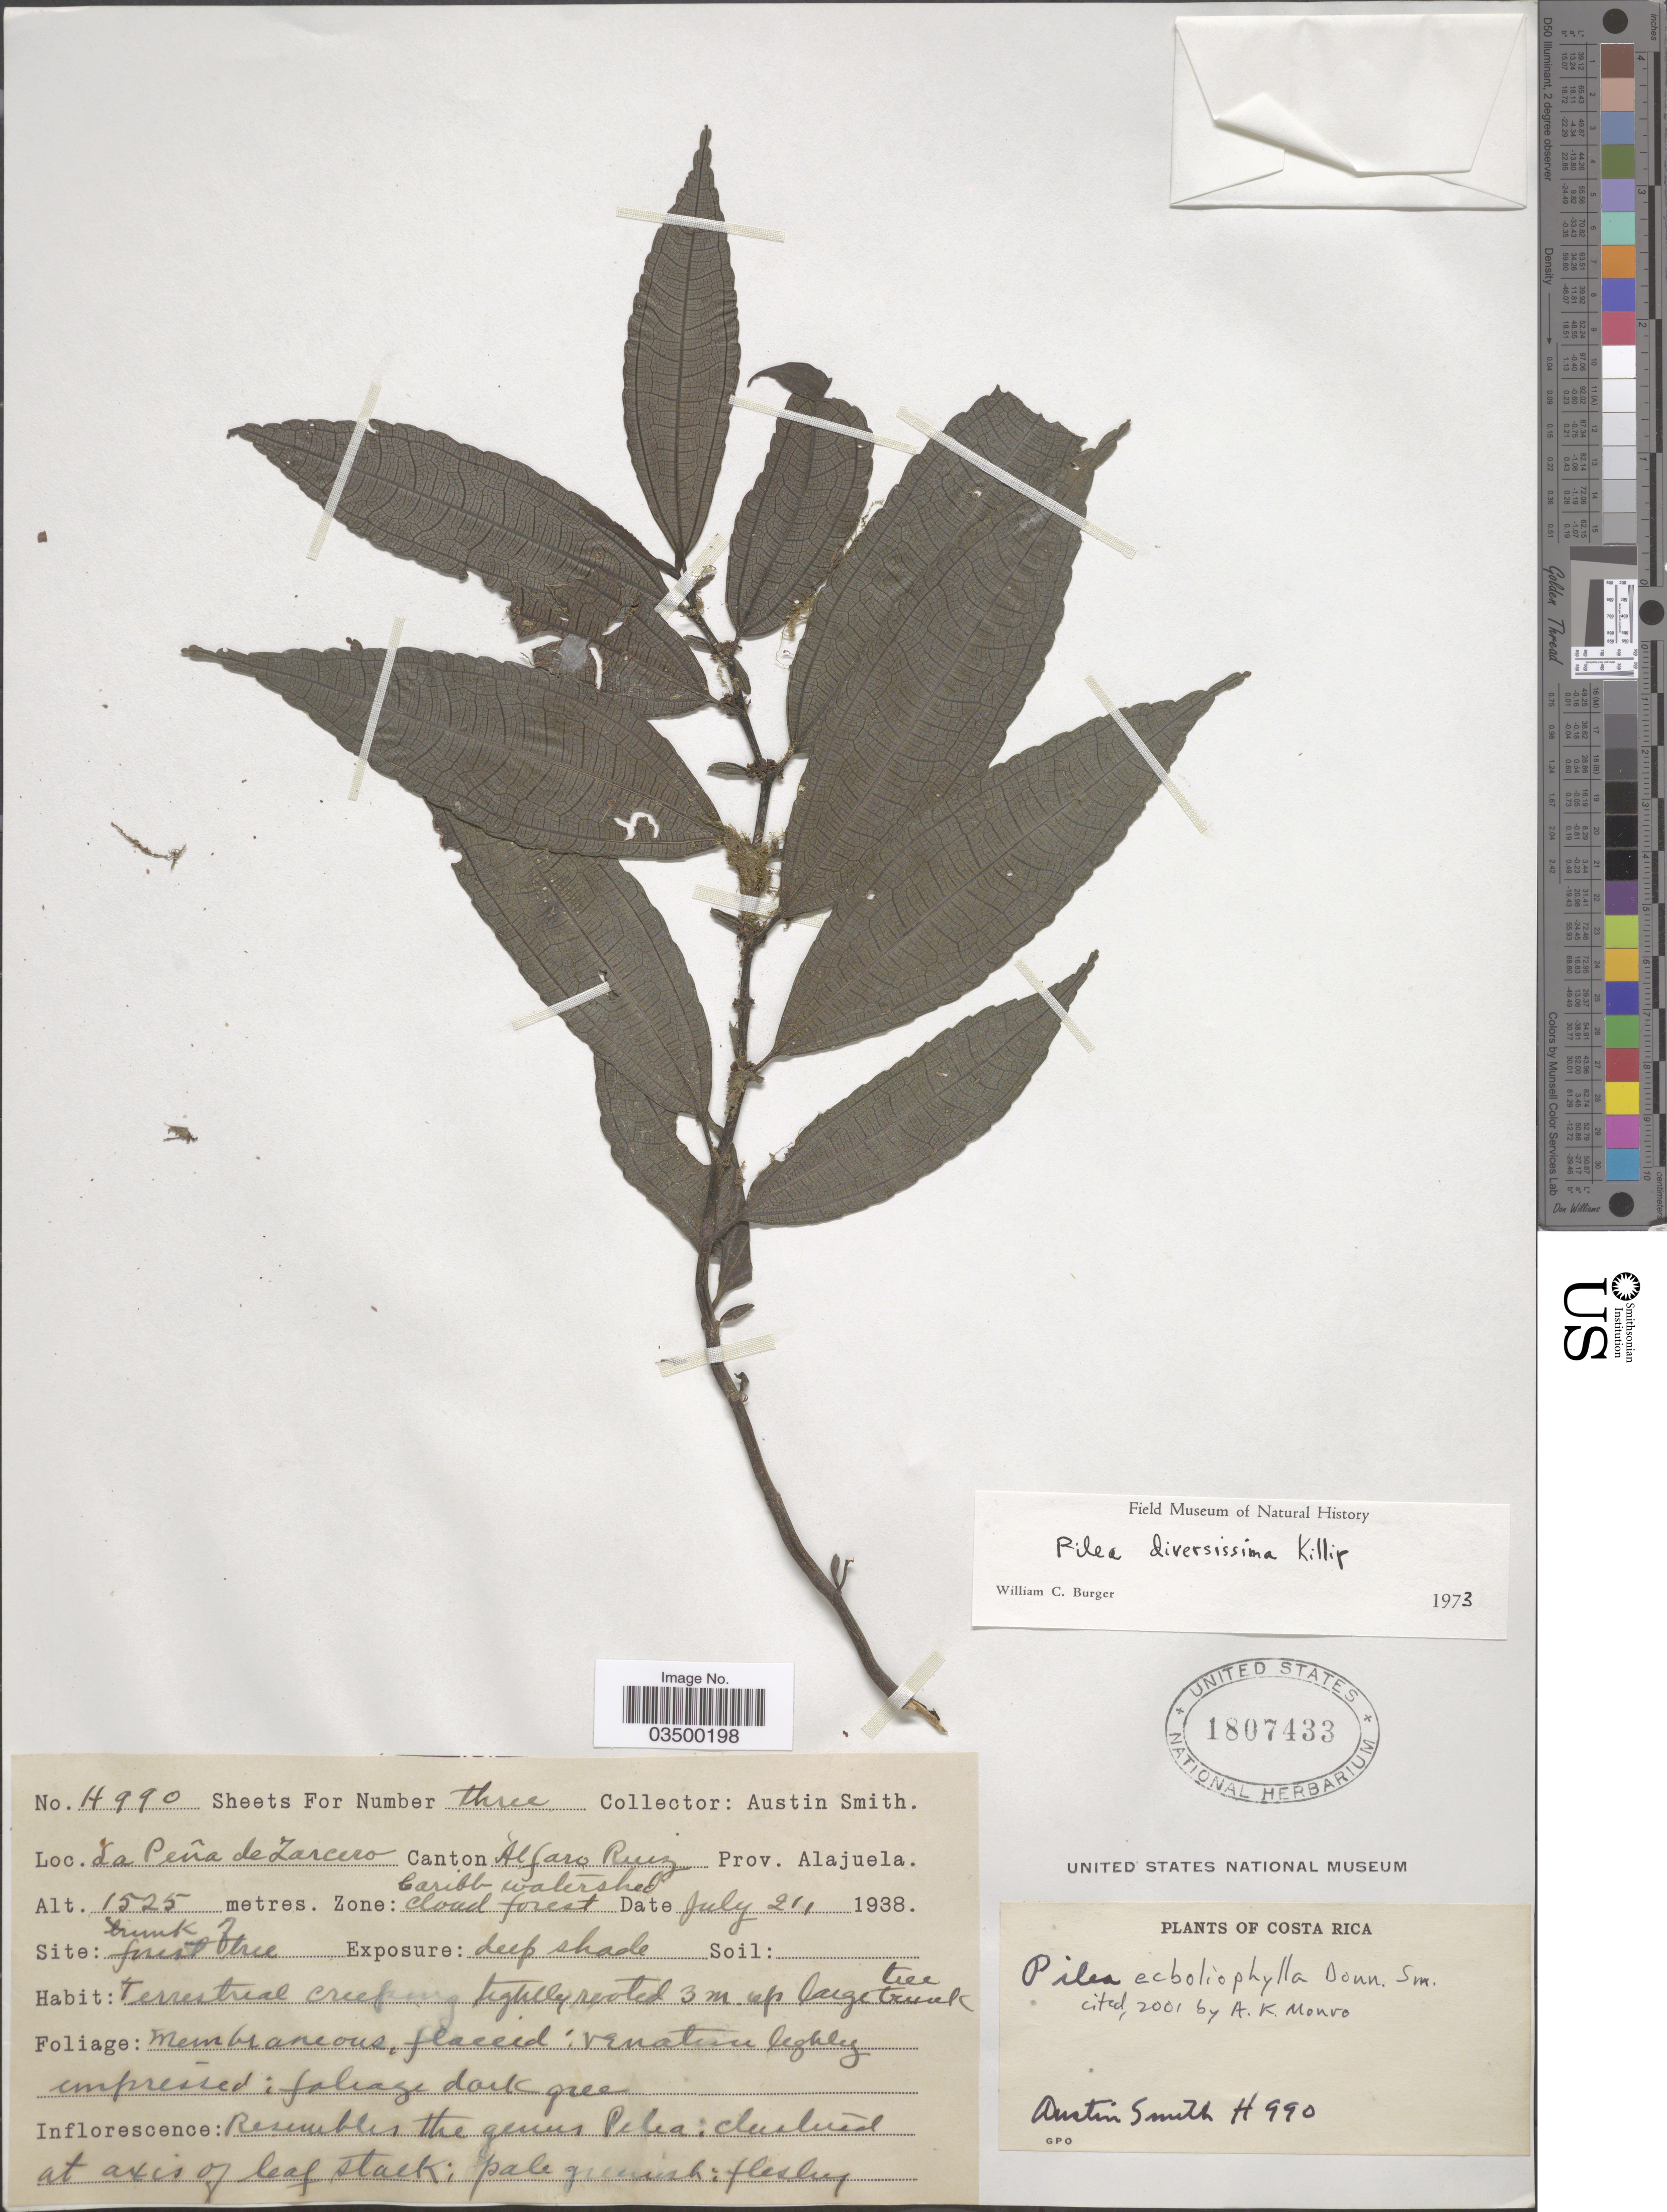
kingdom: Plantae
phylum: Tracheophyta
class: Magnoliopsida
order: Rosales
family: Urticaceae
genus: Pilea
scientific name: Pilea ecbolophylla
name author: Donn. Sm.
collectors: Aust P. Smith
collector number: H990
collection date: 1938-07-21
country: Costa Rica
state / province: Alajuela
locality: La Peña de Zarcero. Canton Alfaro Ruiz. Zone: Caribb watershed cloud forest.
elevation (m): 1525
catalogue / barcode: US 1807433